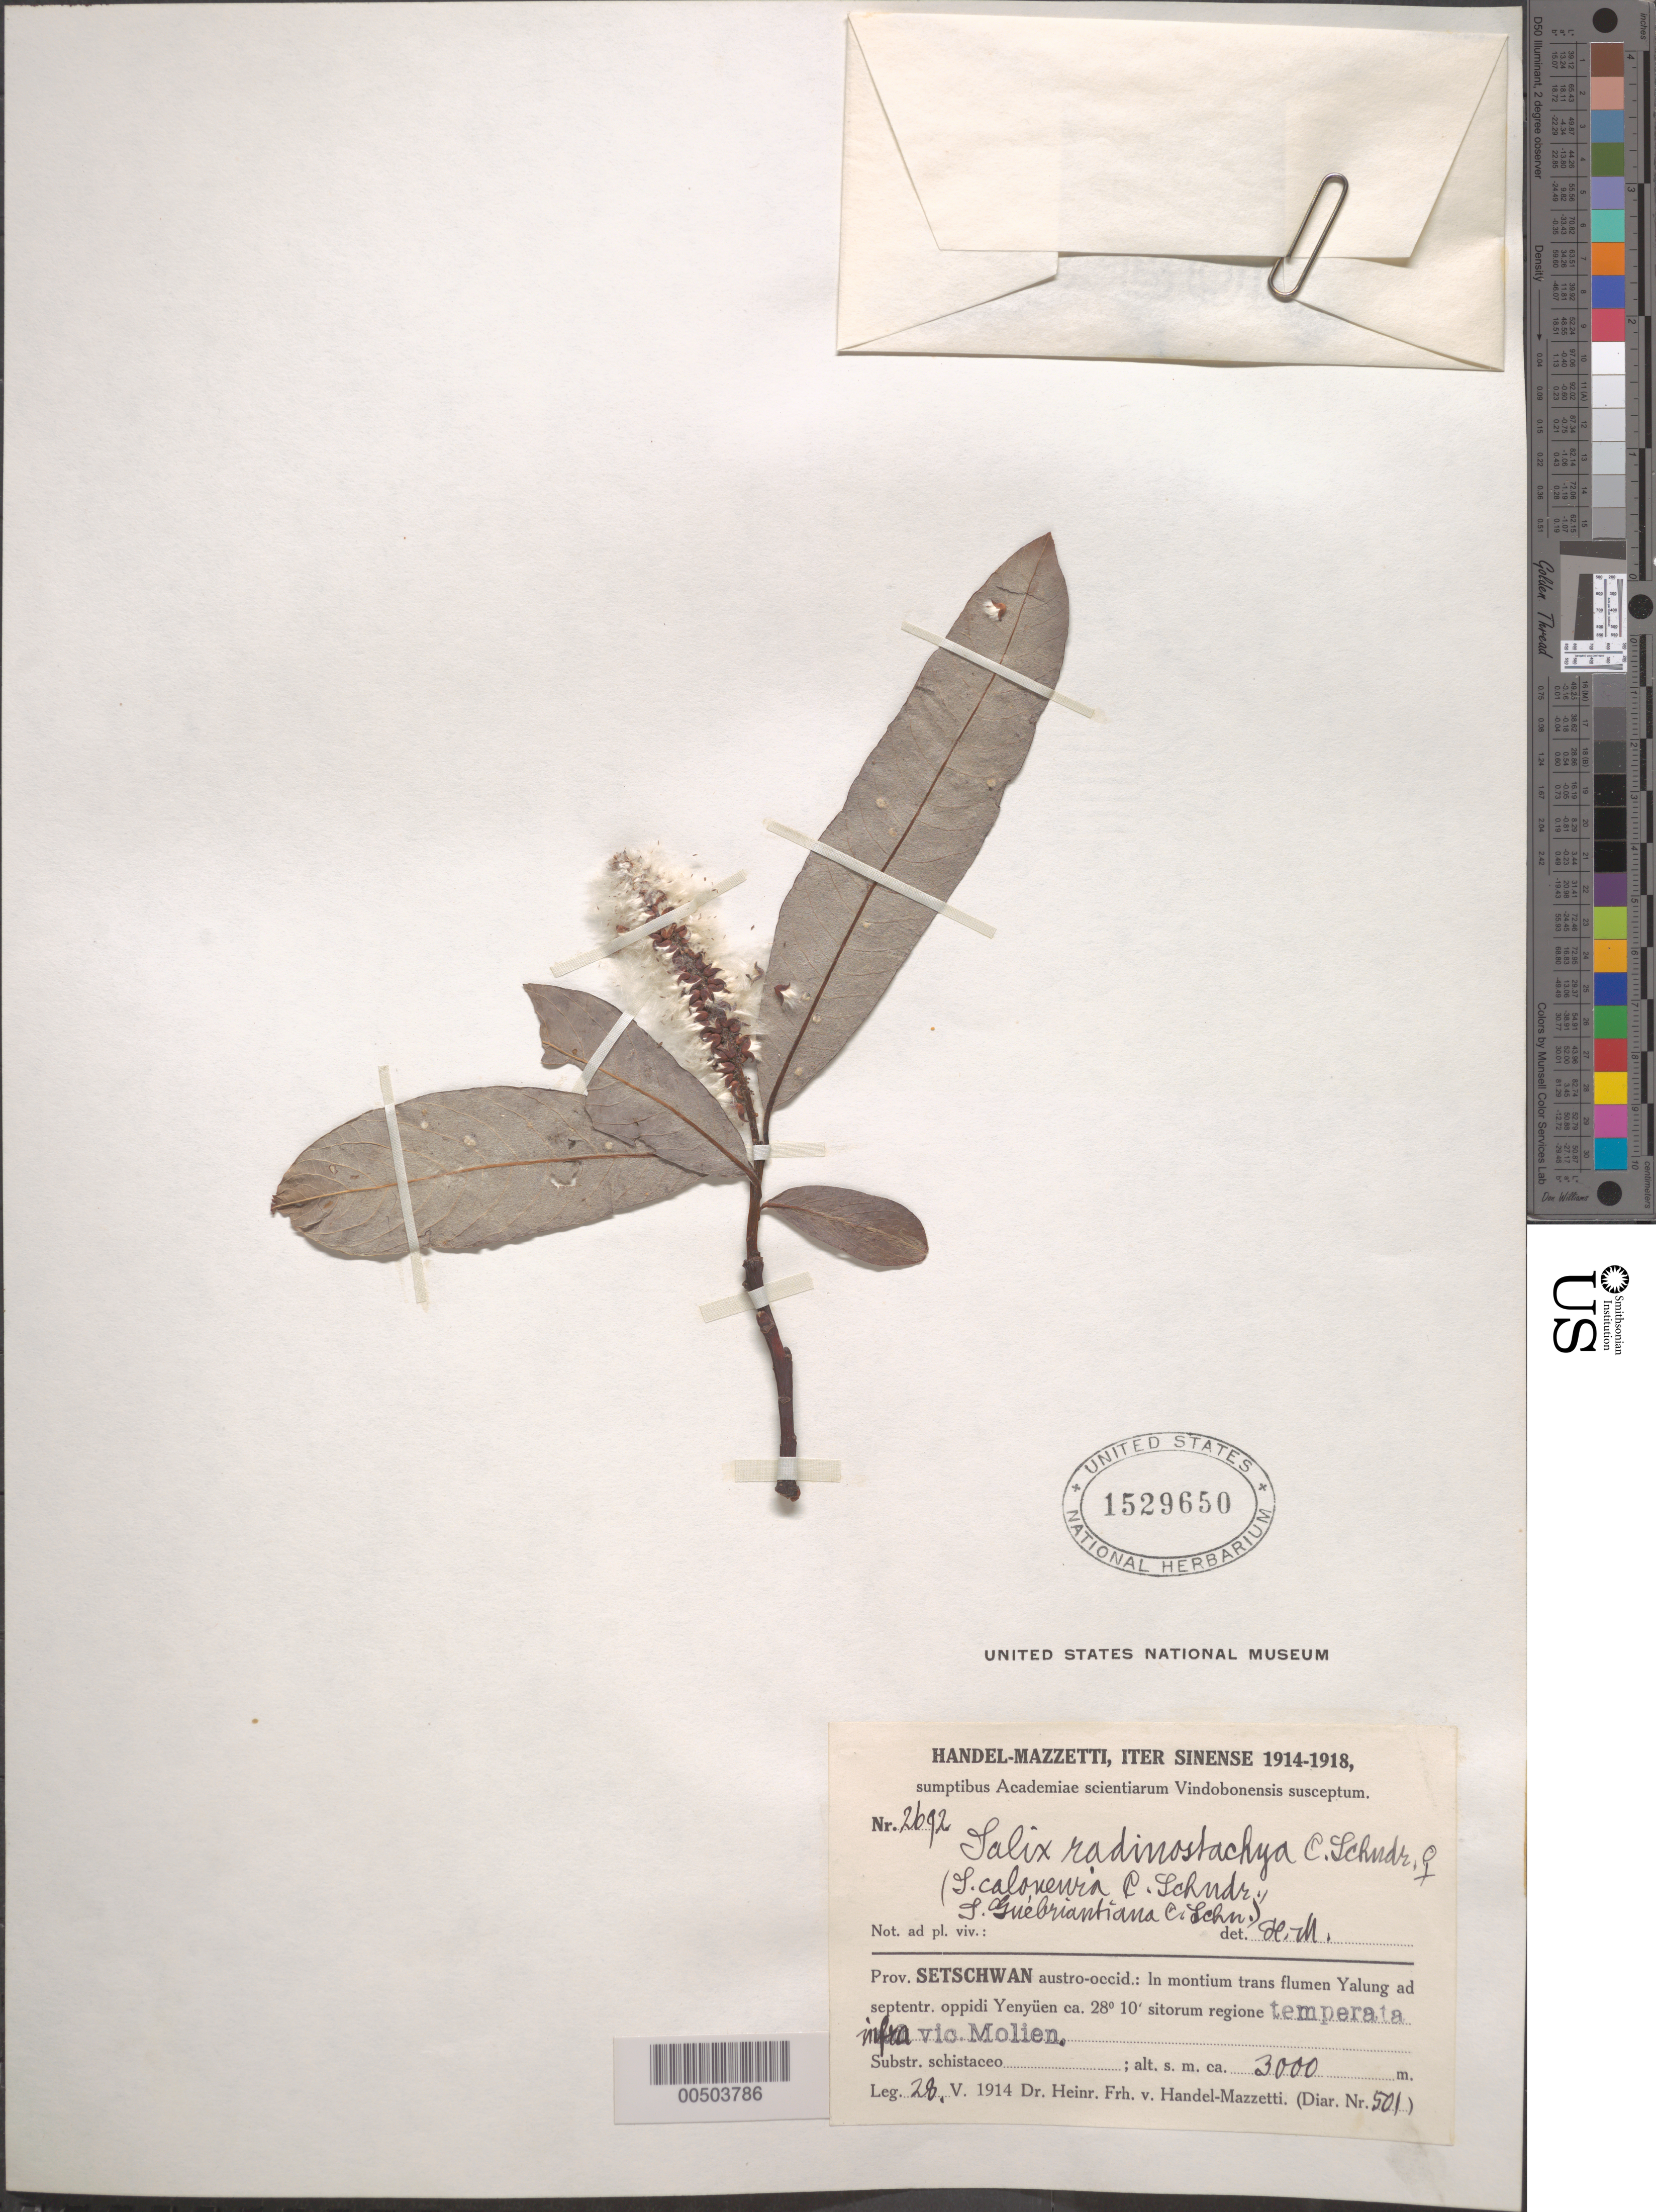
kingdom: Plantae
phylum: Tracheophyta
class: Magnoliopsida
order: Malpighiales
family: Salicaceae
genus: Salix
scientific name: Salix radinostachya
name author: C.K. Schneid.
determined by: Handel-Mazzetti, Heinrich R. E.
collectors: H. Handel-Mazzetti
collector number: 2692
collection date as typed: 28 May 1914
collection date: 1914-05-28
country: China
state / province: Sichuan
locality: In montium trans flumen Yalung ad septentr. oppidi Yenyuen, (Setschwan Province) (lat/long recorded as: lat=28:10:0:N long=:::)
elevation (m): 3000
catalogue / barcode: US 1529650